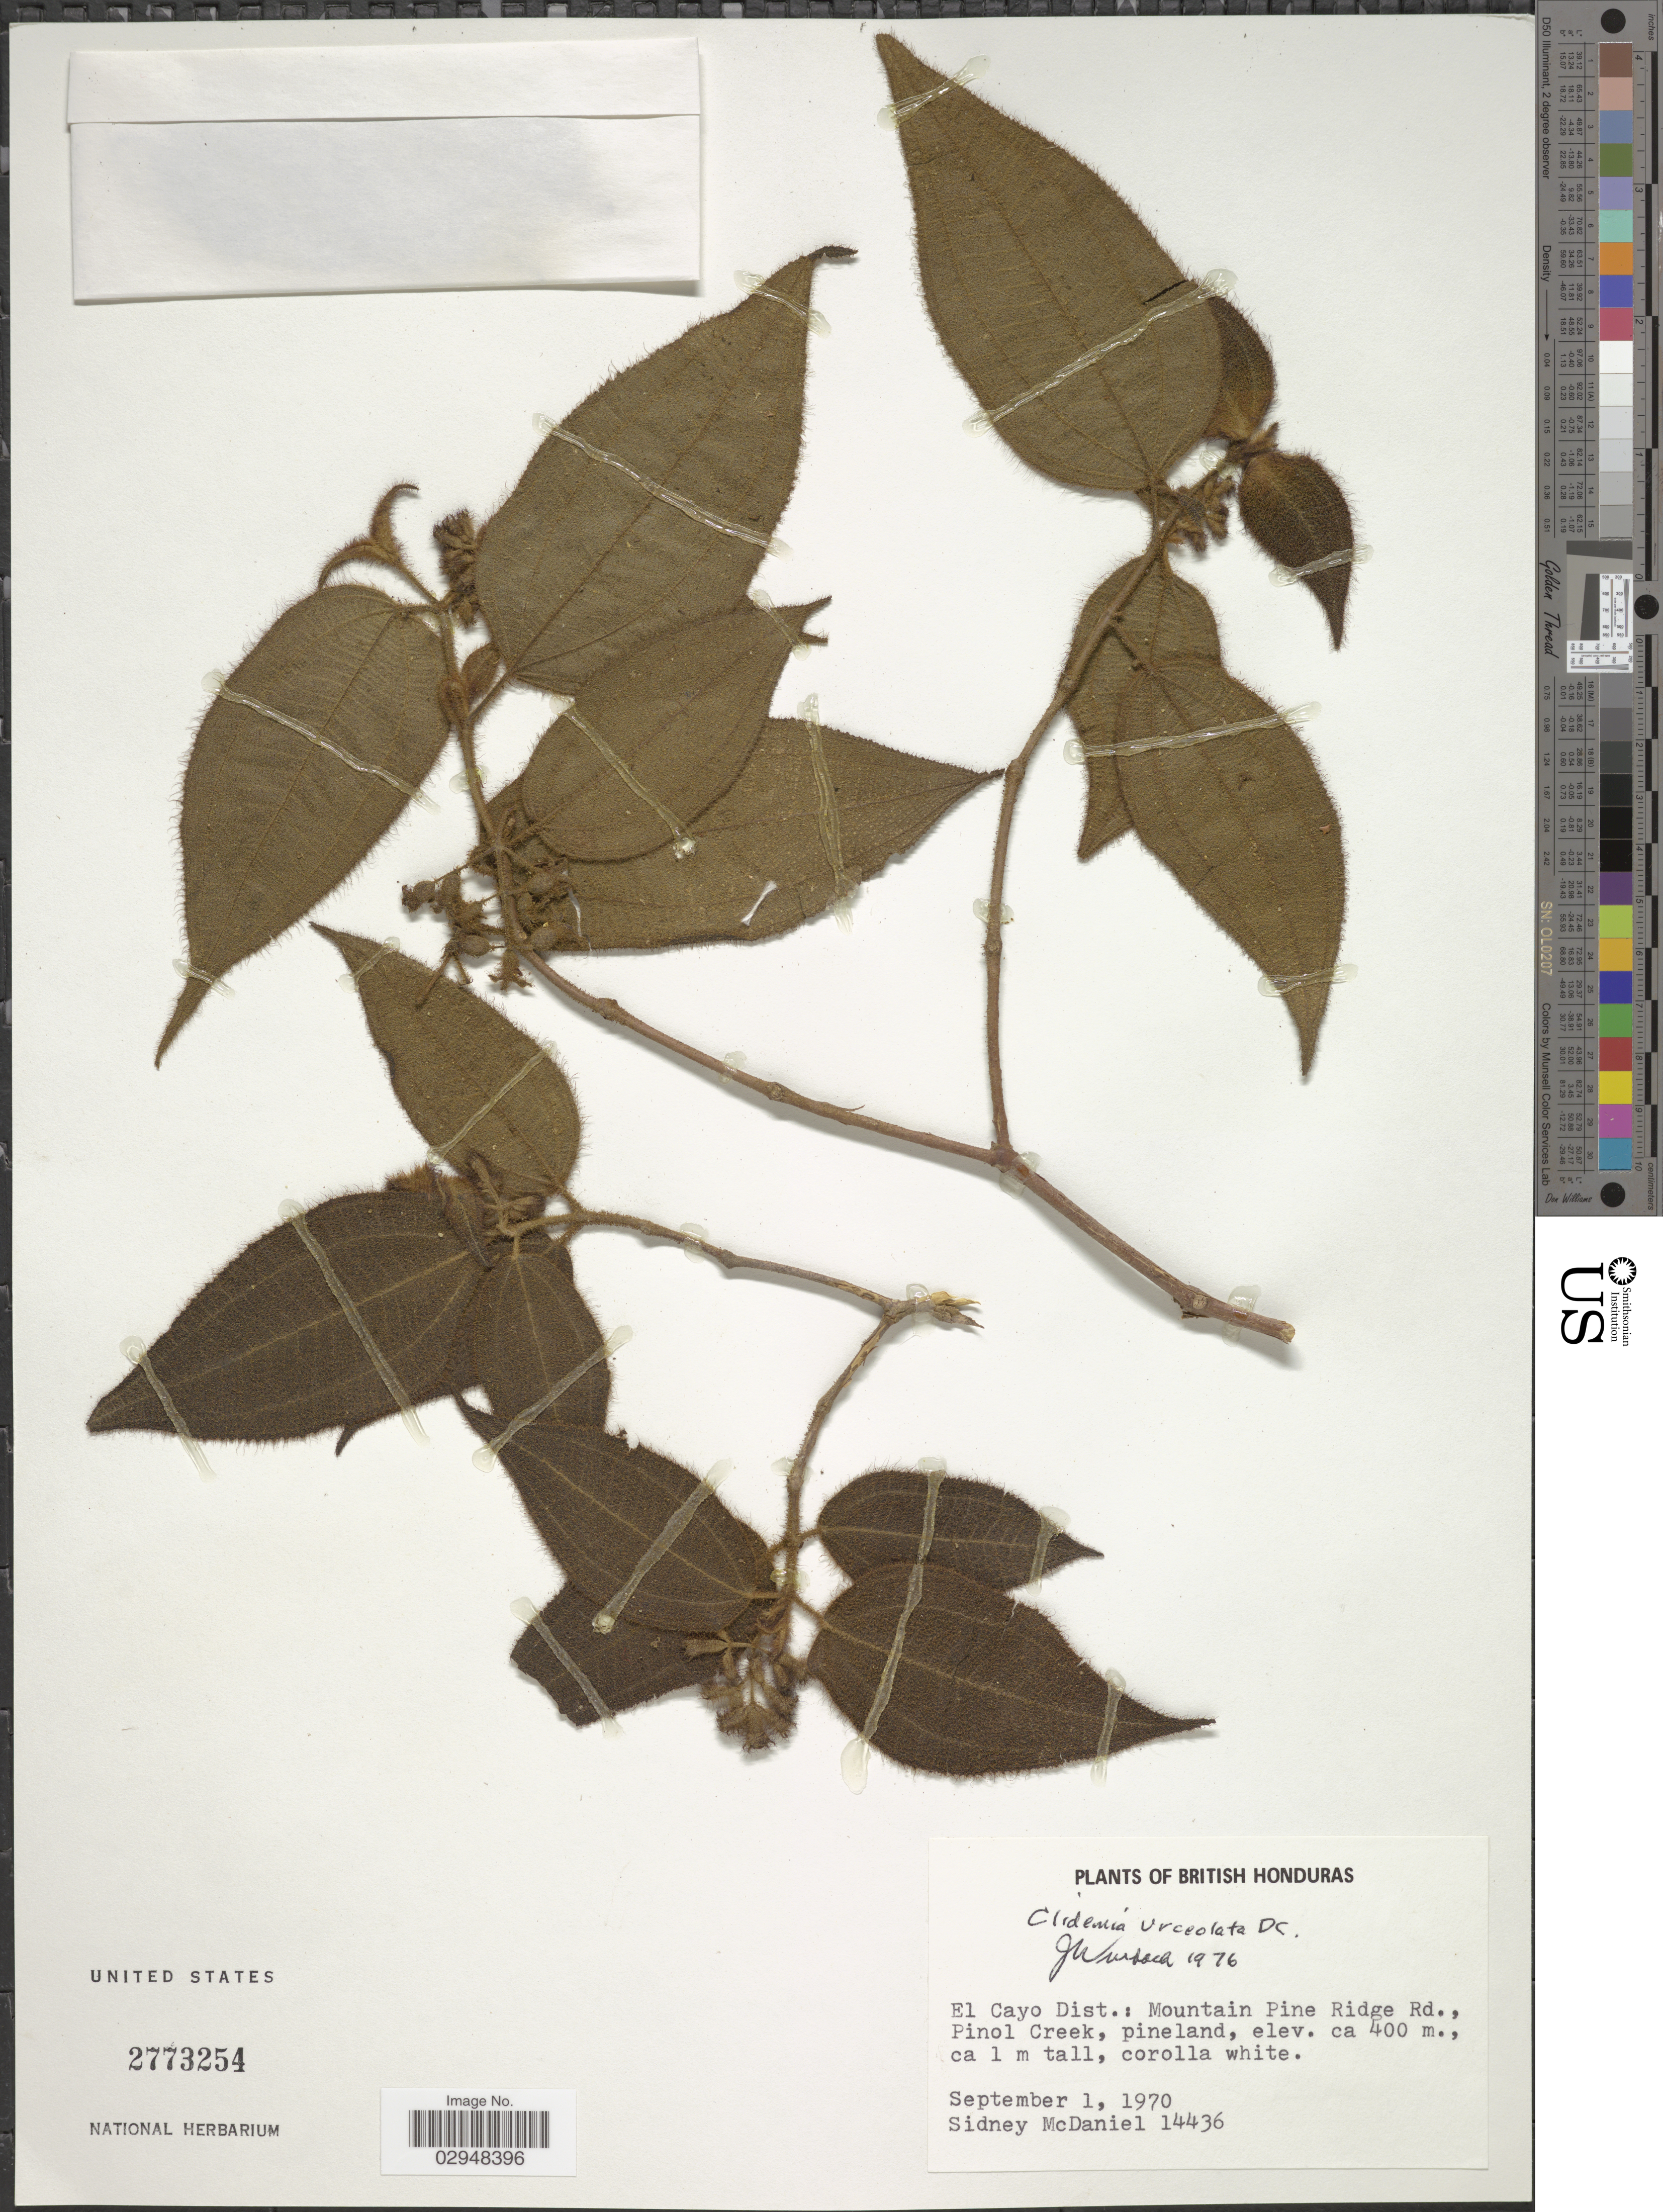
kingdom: Plantae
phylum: Tracheophyta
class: Magnoliopsida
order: Myrtales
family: Melastomataceae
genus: Clidemia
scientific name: Clidemia urceolata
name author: DC.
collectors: S. McDaniel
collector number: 14436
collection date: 1970-09-01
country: Belize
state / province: Cayo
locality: British Honduras, El Cayo Dist., Mountain Pine Ridge Rd., Pinol Creek.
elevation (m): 400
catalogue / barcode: US 2773254